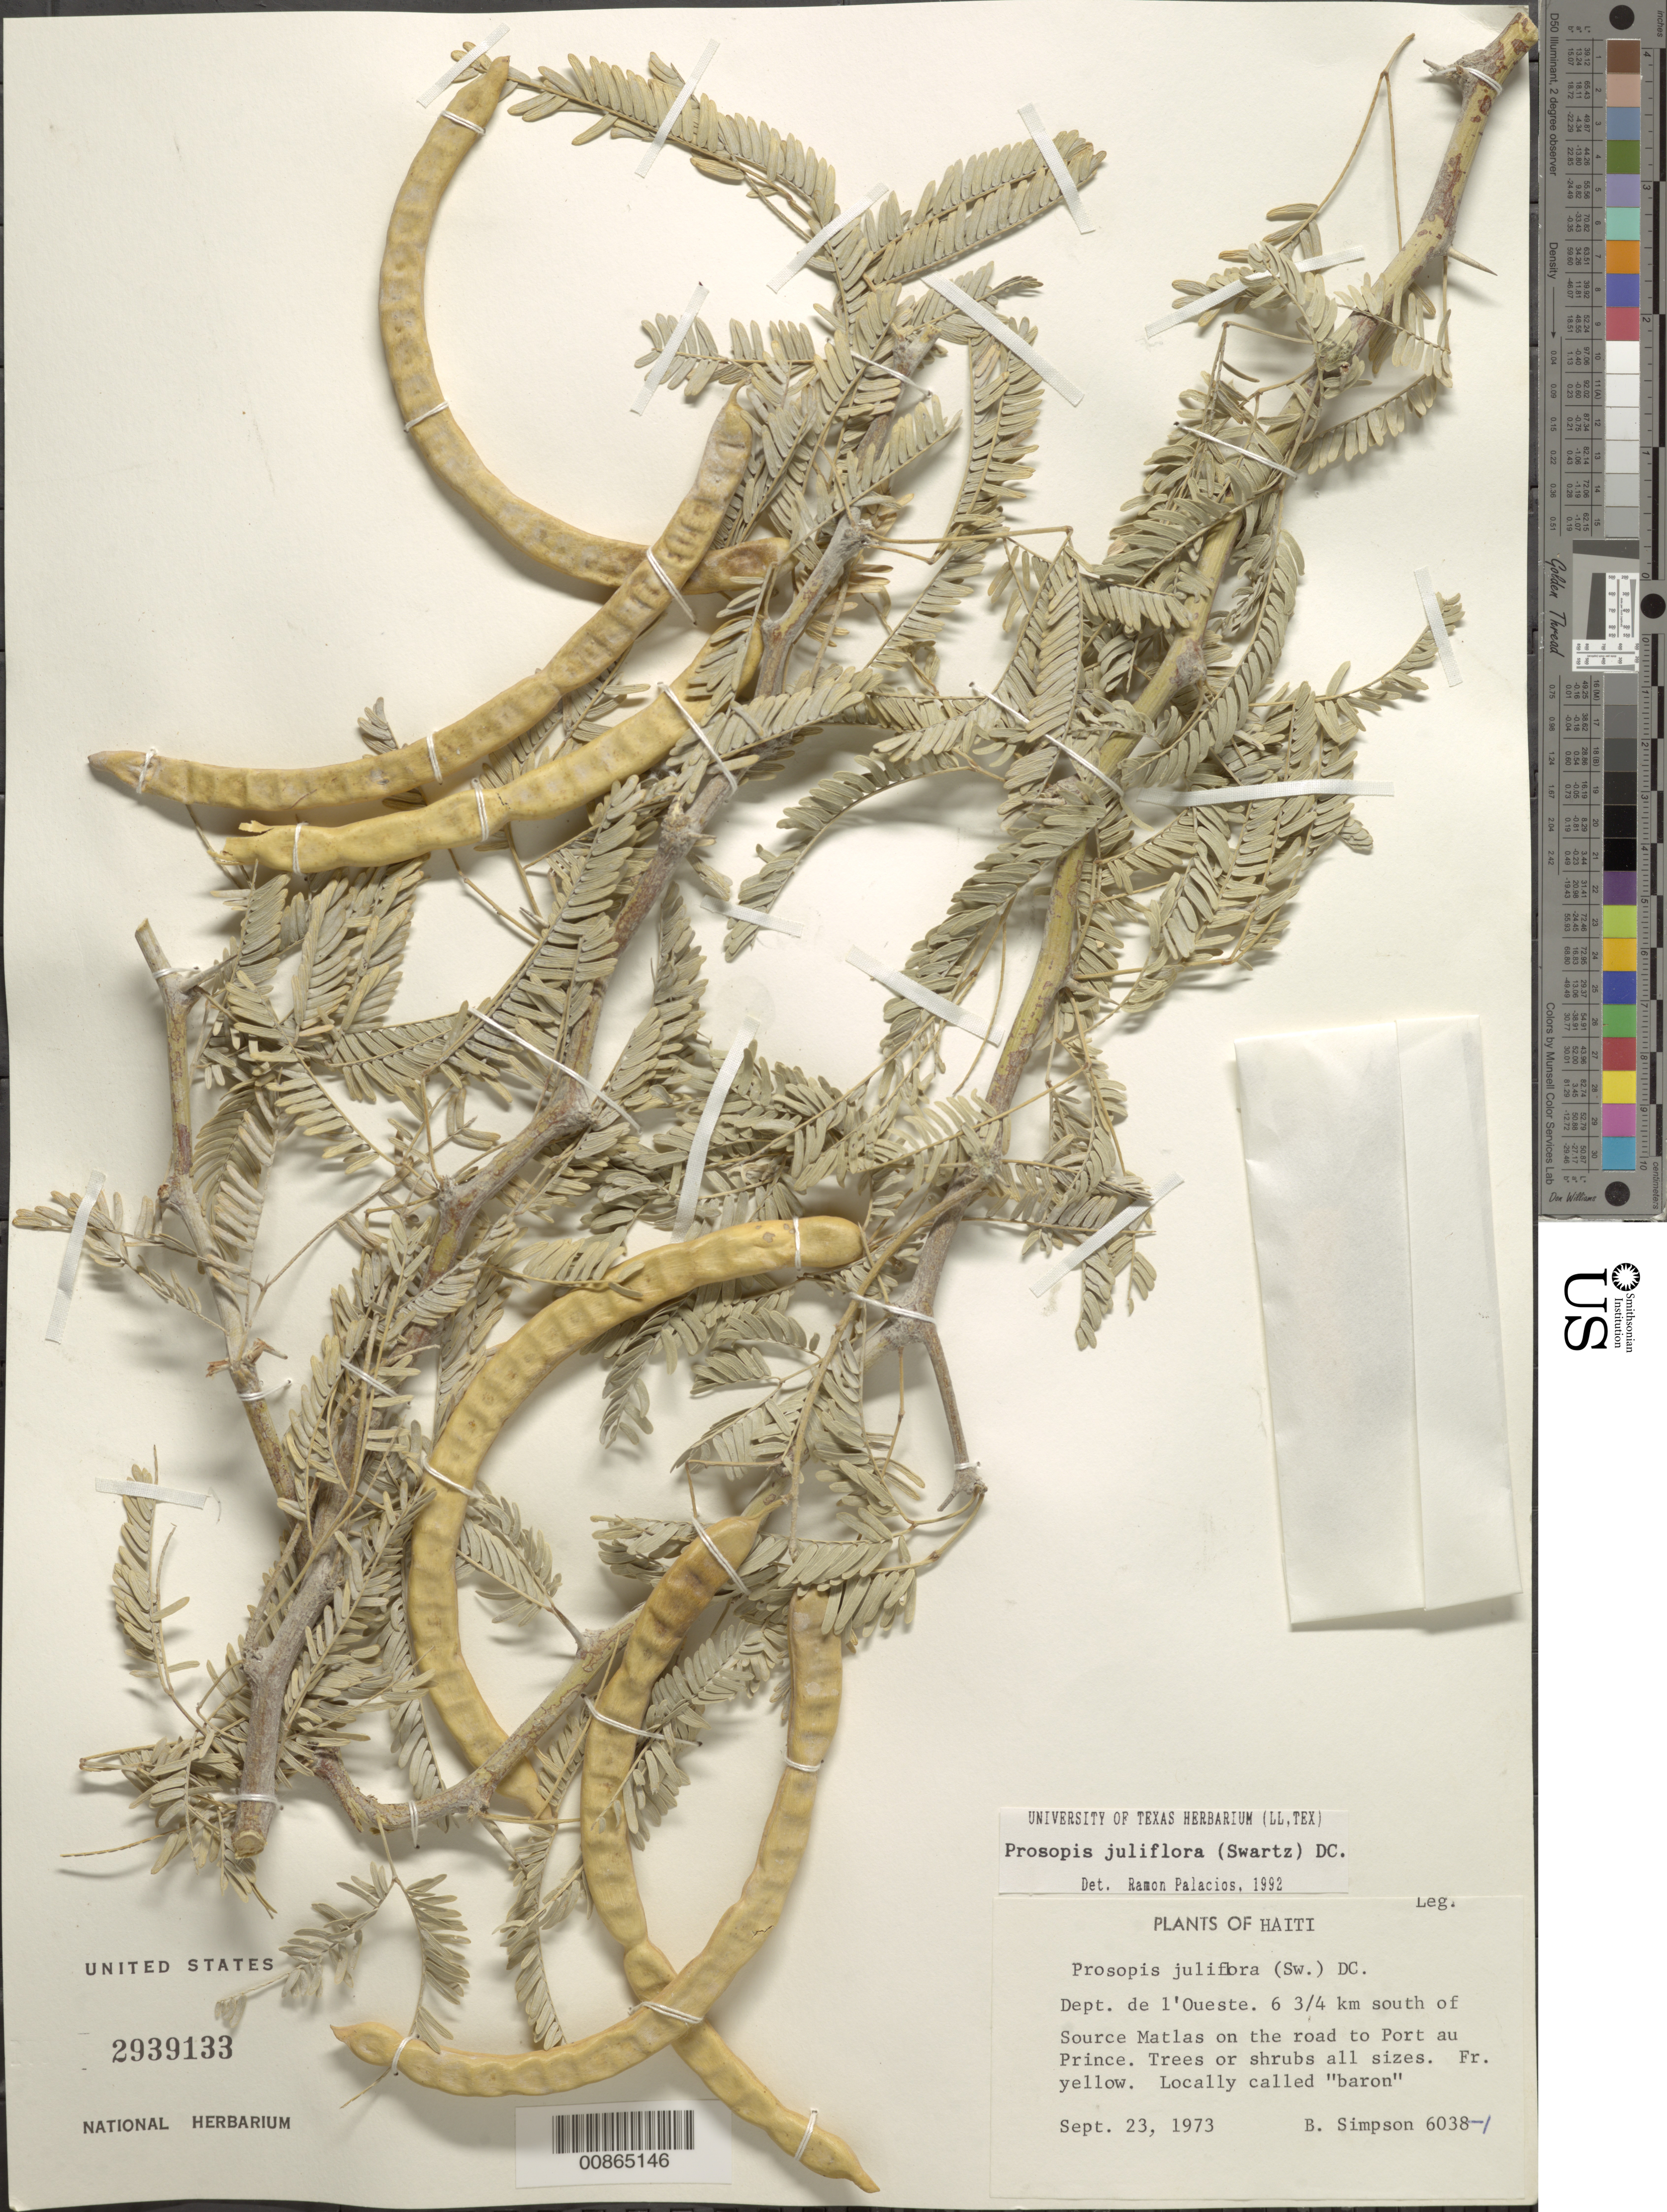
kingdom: Plantae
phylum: Tracheophyta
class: Magnoliopsida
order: Fabales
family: Fabaceae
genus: Neltuma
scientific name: Neltuma juliflora var. juliflora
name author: (Sw.) Raf.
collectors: B. Simpson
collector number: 6038-1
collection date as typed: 23 Sep 1973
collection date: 1973-09-23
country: Haiti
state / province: Ouest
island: Hispaniola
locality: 6¾ km south of Source Matlas on the road to Port au Prince.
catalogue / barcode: US 2939133